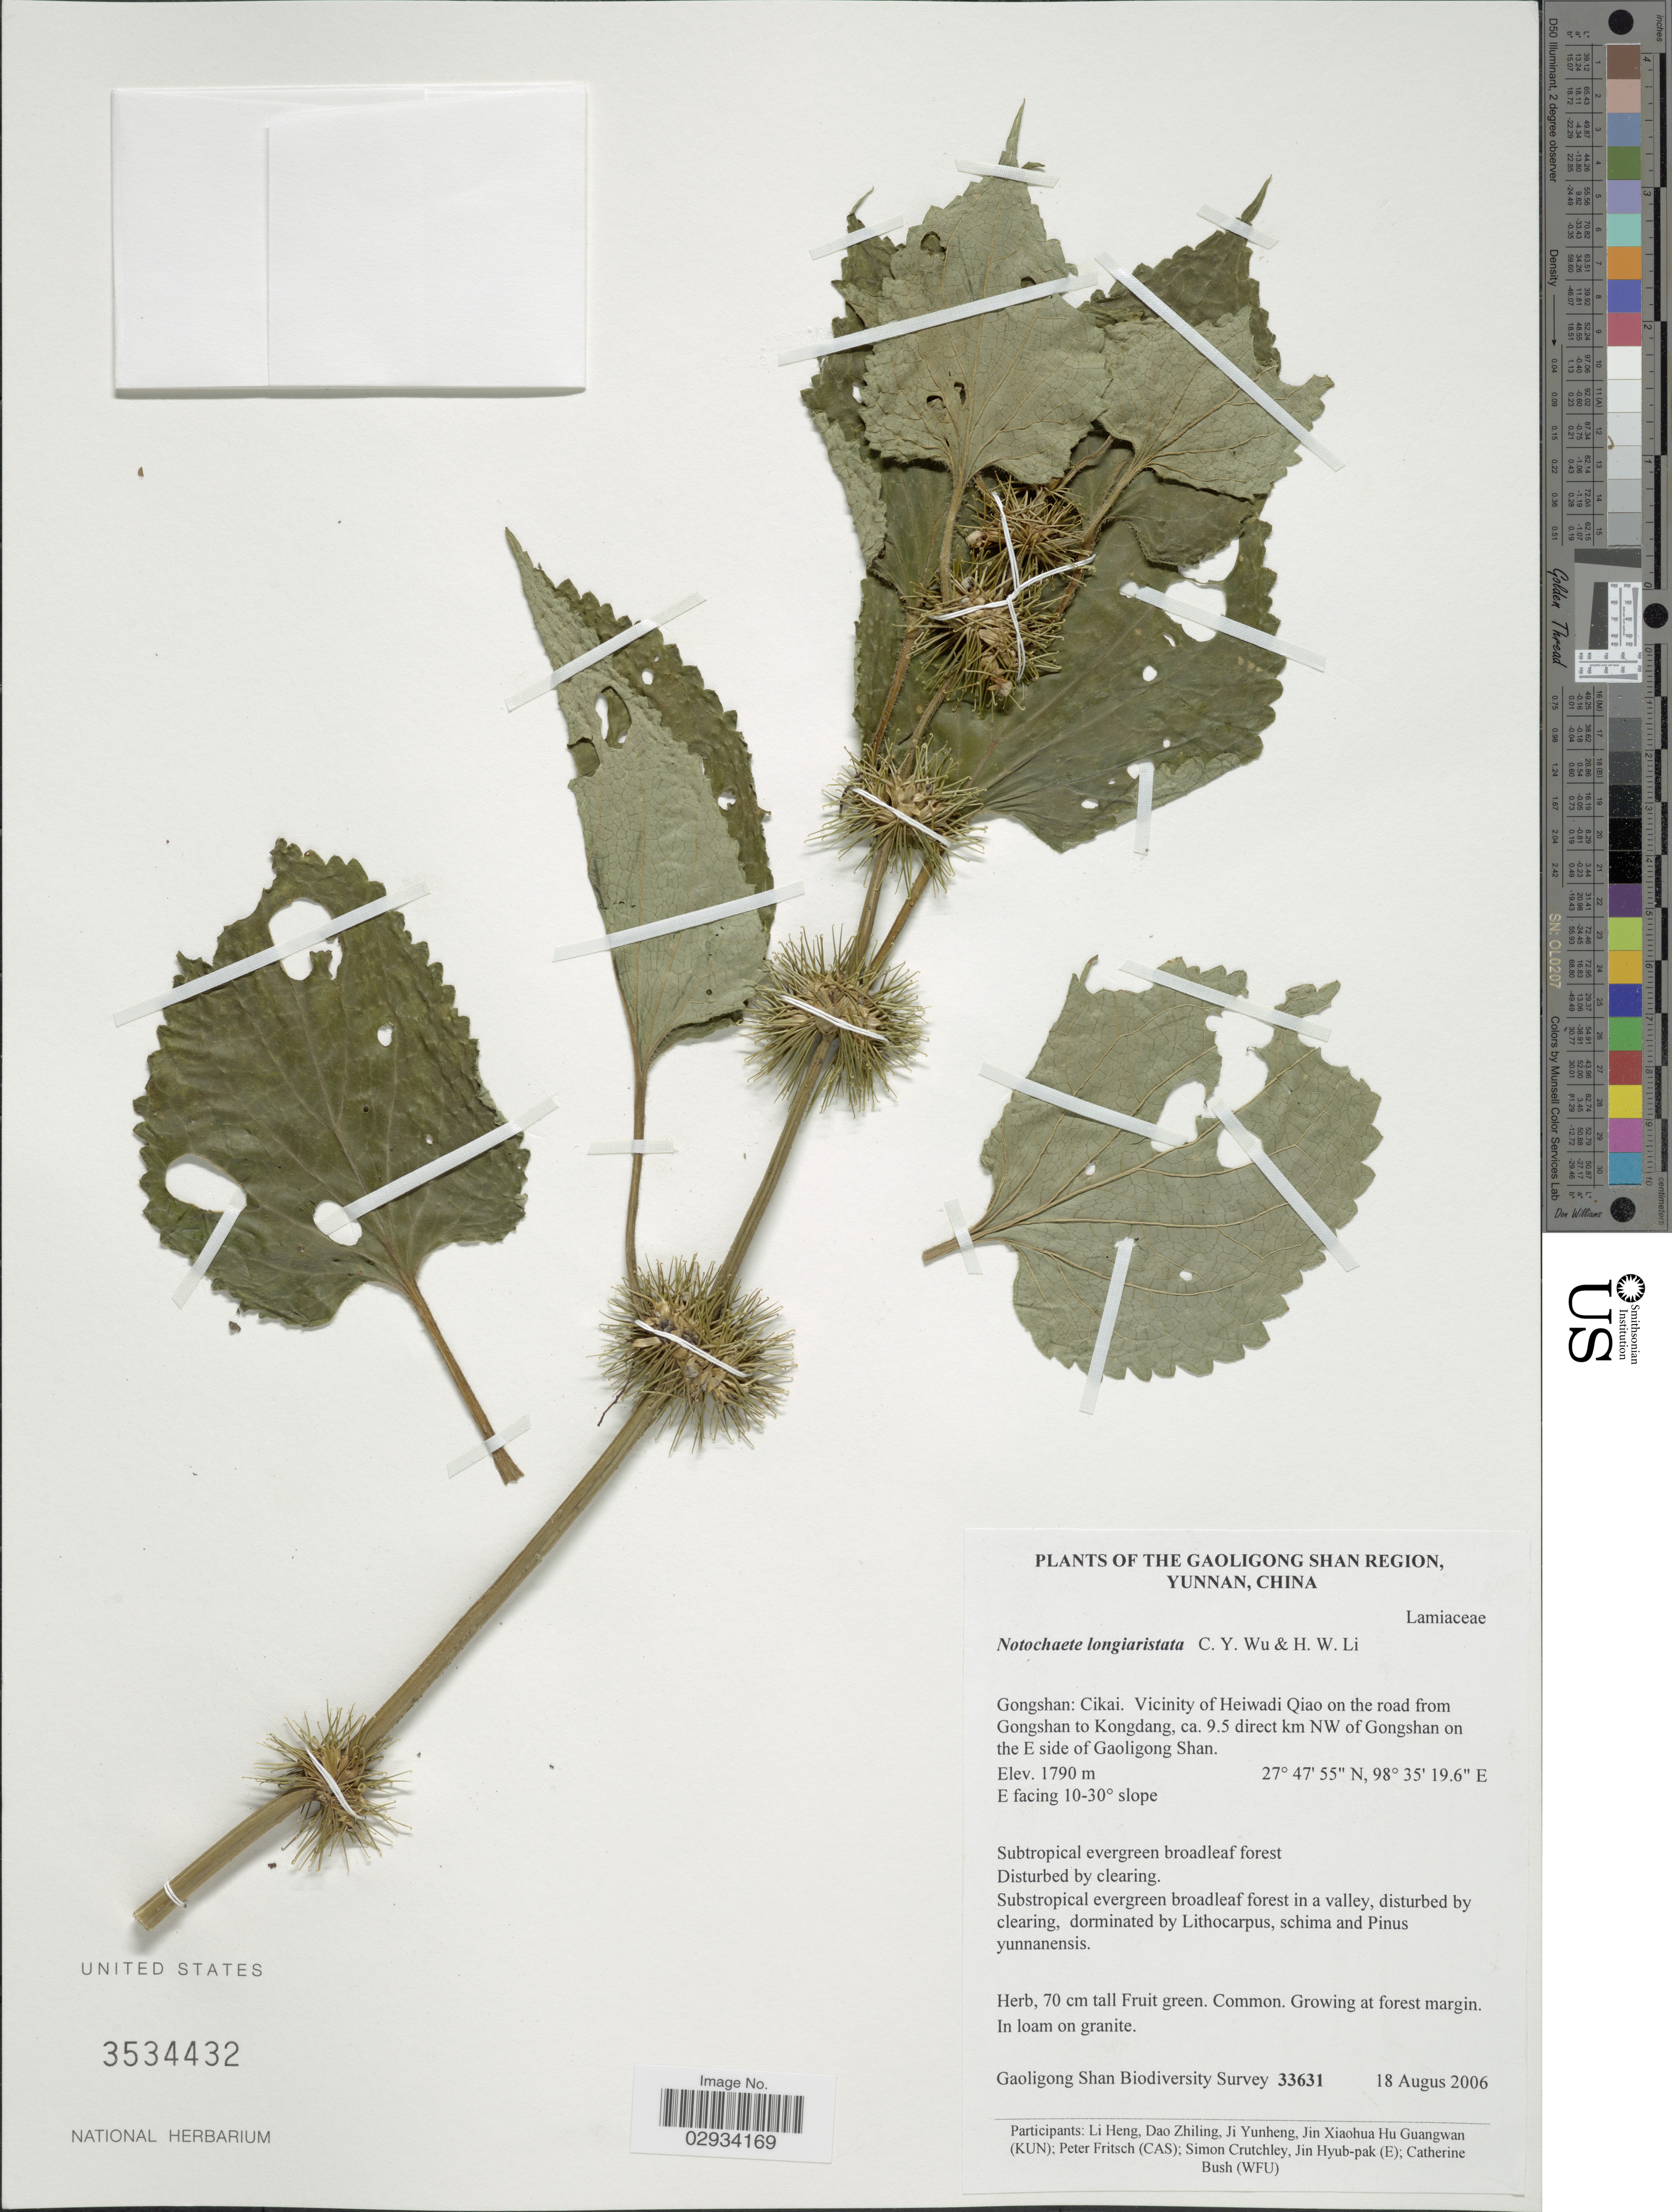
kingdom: Plantae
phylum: Tracheophyta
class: Magnoliopsida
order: Lamiales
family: Lamiaceae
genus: Notochaete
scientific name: Notochaete longiaristata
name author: C.Y. Wu & H.W. Li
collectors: Gaoligong Shan Biodiversity Survey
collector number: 33631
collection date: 2006-08-18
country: China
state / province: Yunnan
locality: Galigong Shan Region. Gongshan: Cikai. Vicinity of Heiwadi Qiao on the road from Gongshan to Kongdang, ca. 9.5 direct km NW of Gongshan on the E side of Gaoligong Shan. E facing 10-30° slope.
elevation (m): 1790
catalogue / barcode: US 3534432